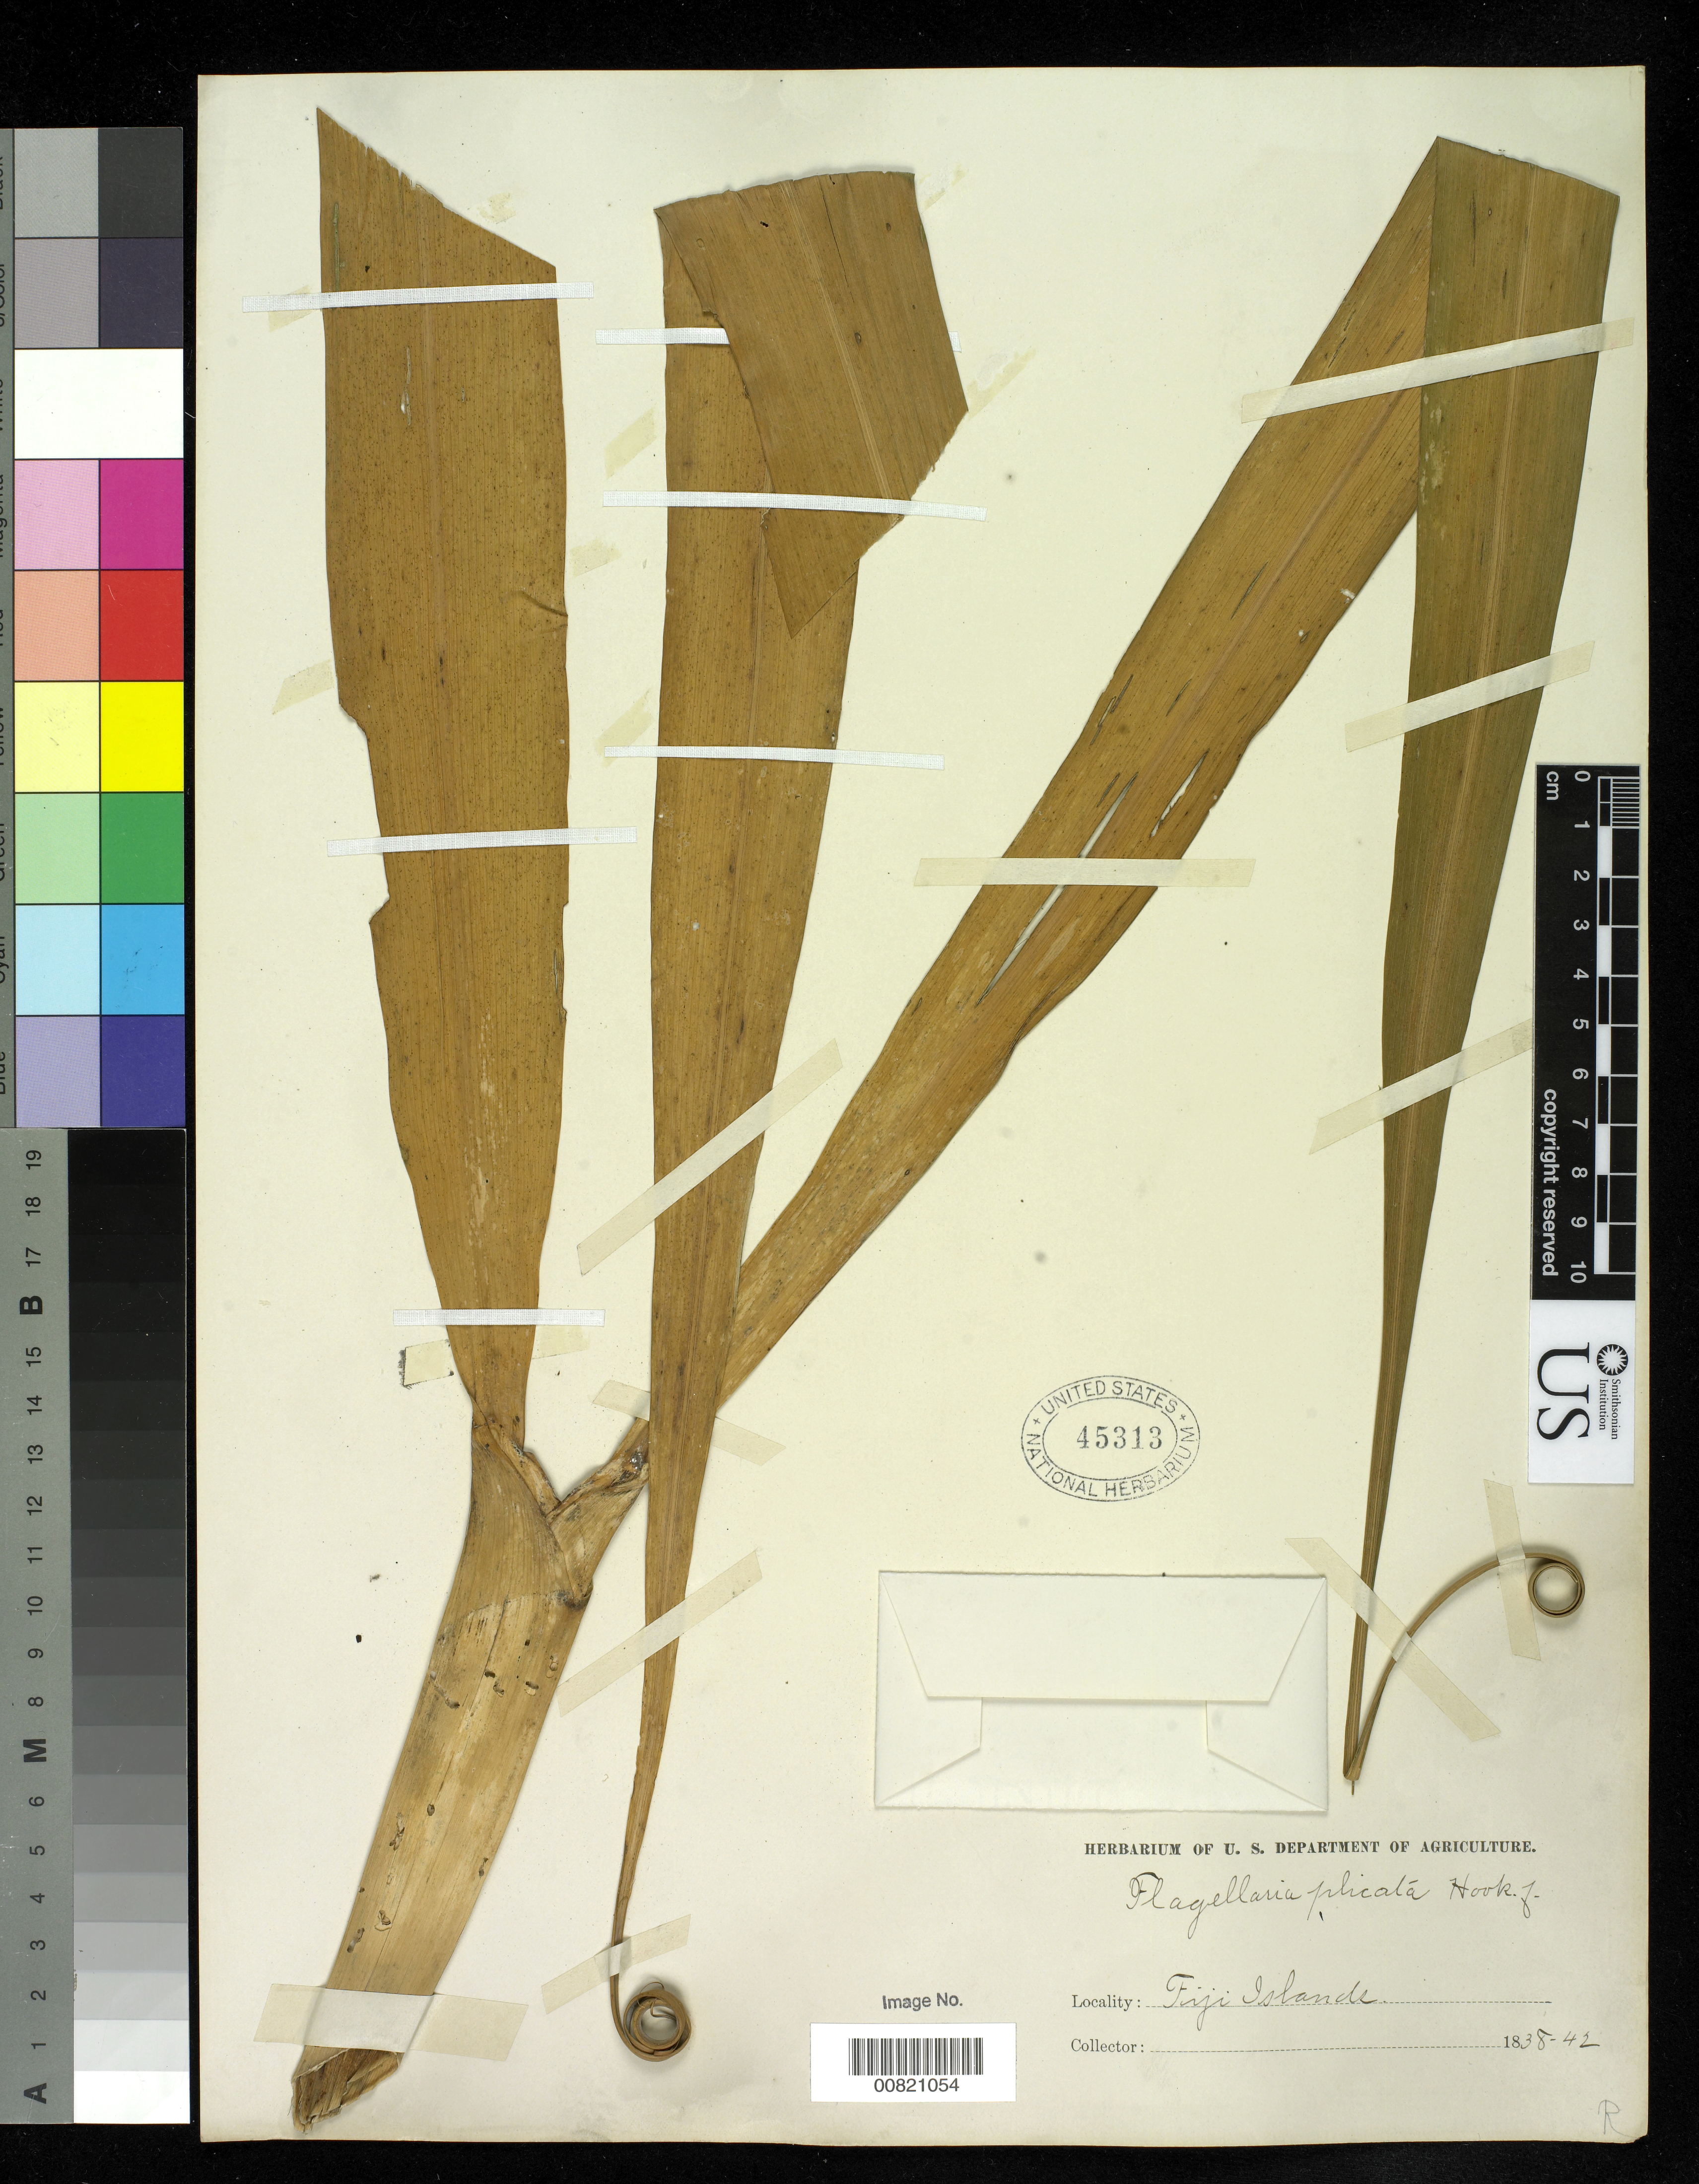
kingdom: Plantae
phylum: Tracheophyta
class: Liliopsida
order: Poales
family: Flagellariaceae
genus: Flagellaria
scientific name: Flagellaria plicata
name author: Hook. f.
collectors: Wilkes Explor. Exped.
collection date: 1838/1842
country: Fiji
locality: Fiji Islands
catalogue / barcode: US 45313